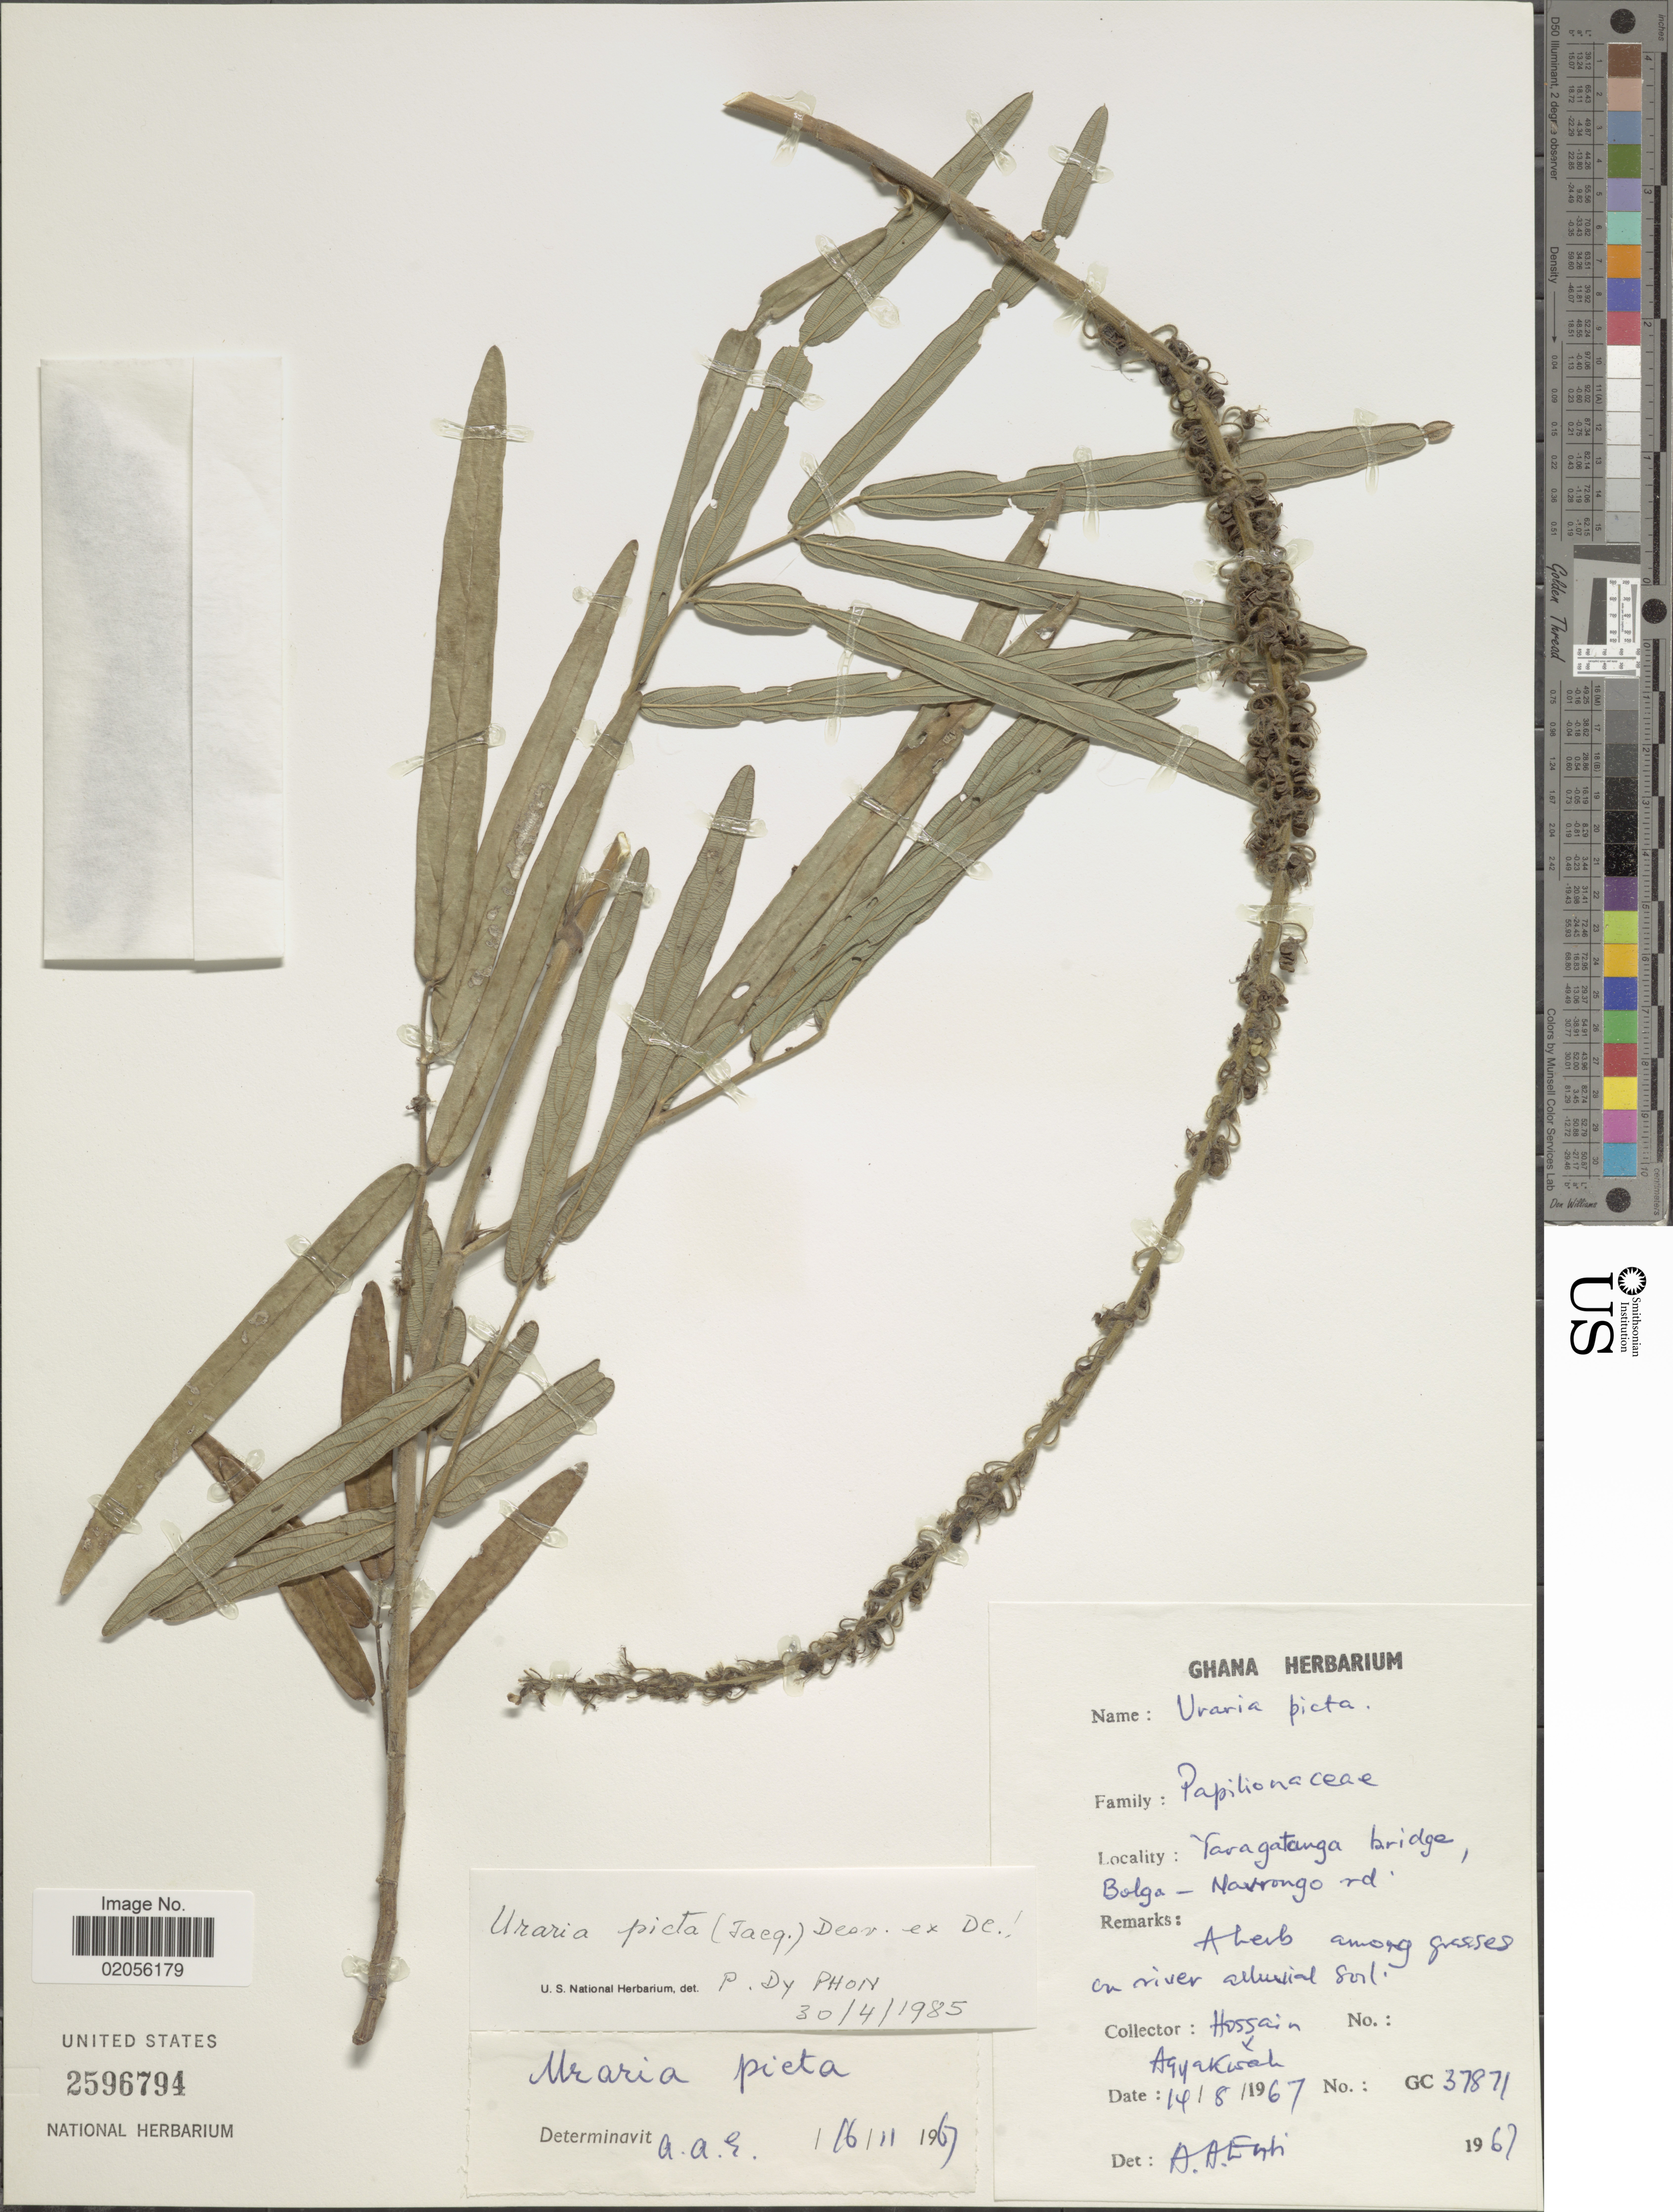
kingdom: Plantae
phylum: Tracheophyta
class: Magnoliopsida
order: Fabales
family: Fabaceae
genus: Uraria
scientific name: Uraria picta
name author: (Jacq.) DC.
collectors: Hossain & Agyakwah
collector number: GC 37871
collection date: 1967-08-14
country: Ghana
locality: Yaragatunga bridge, Bolga - Navrongo rd.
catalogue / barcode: US 2596794